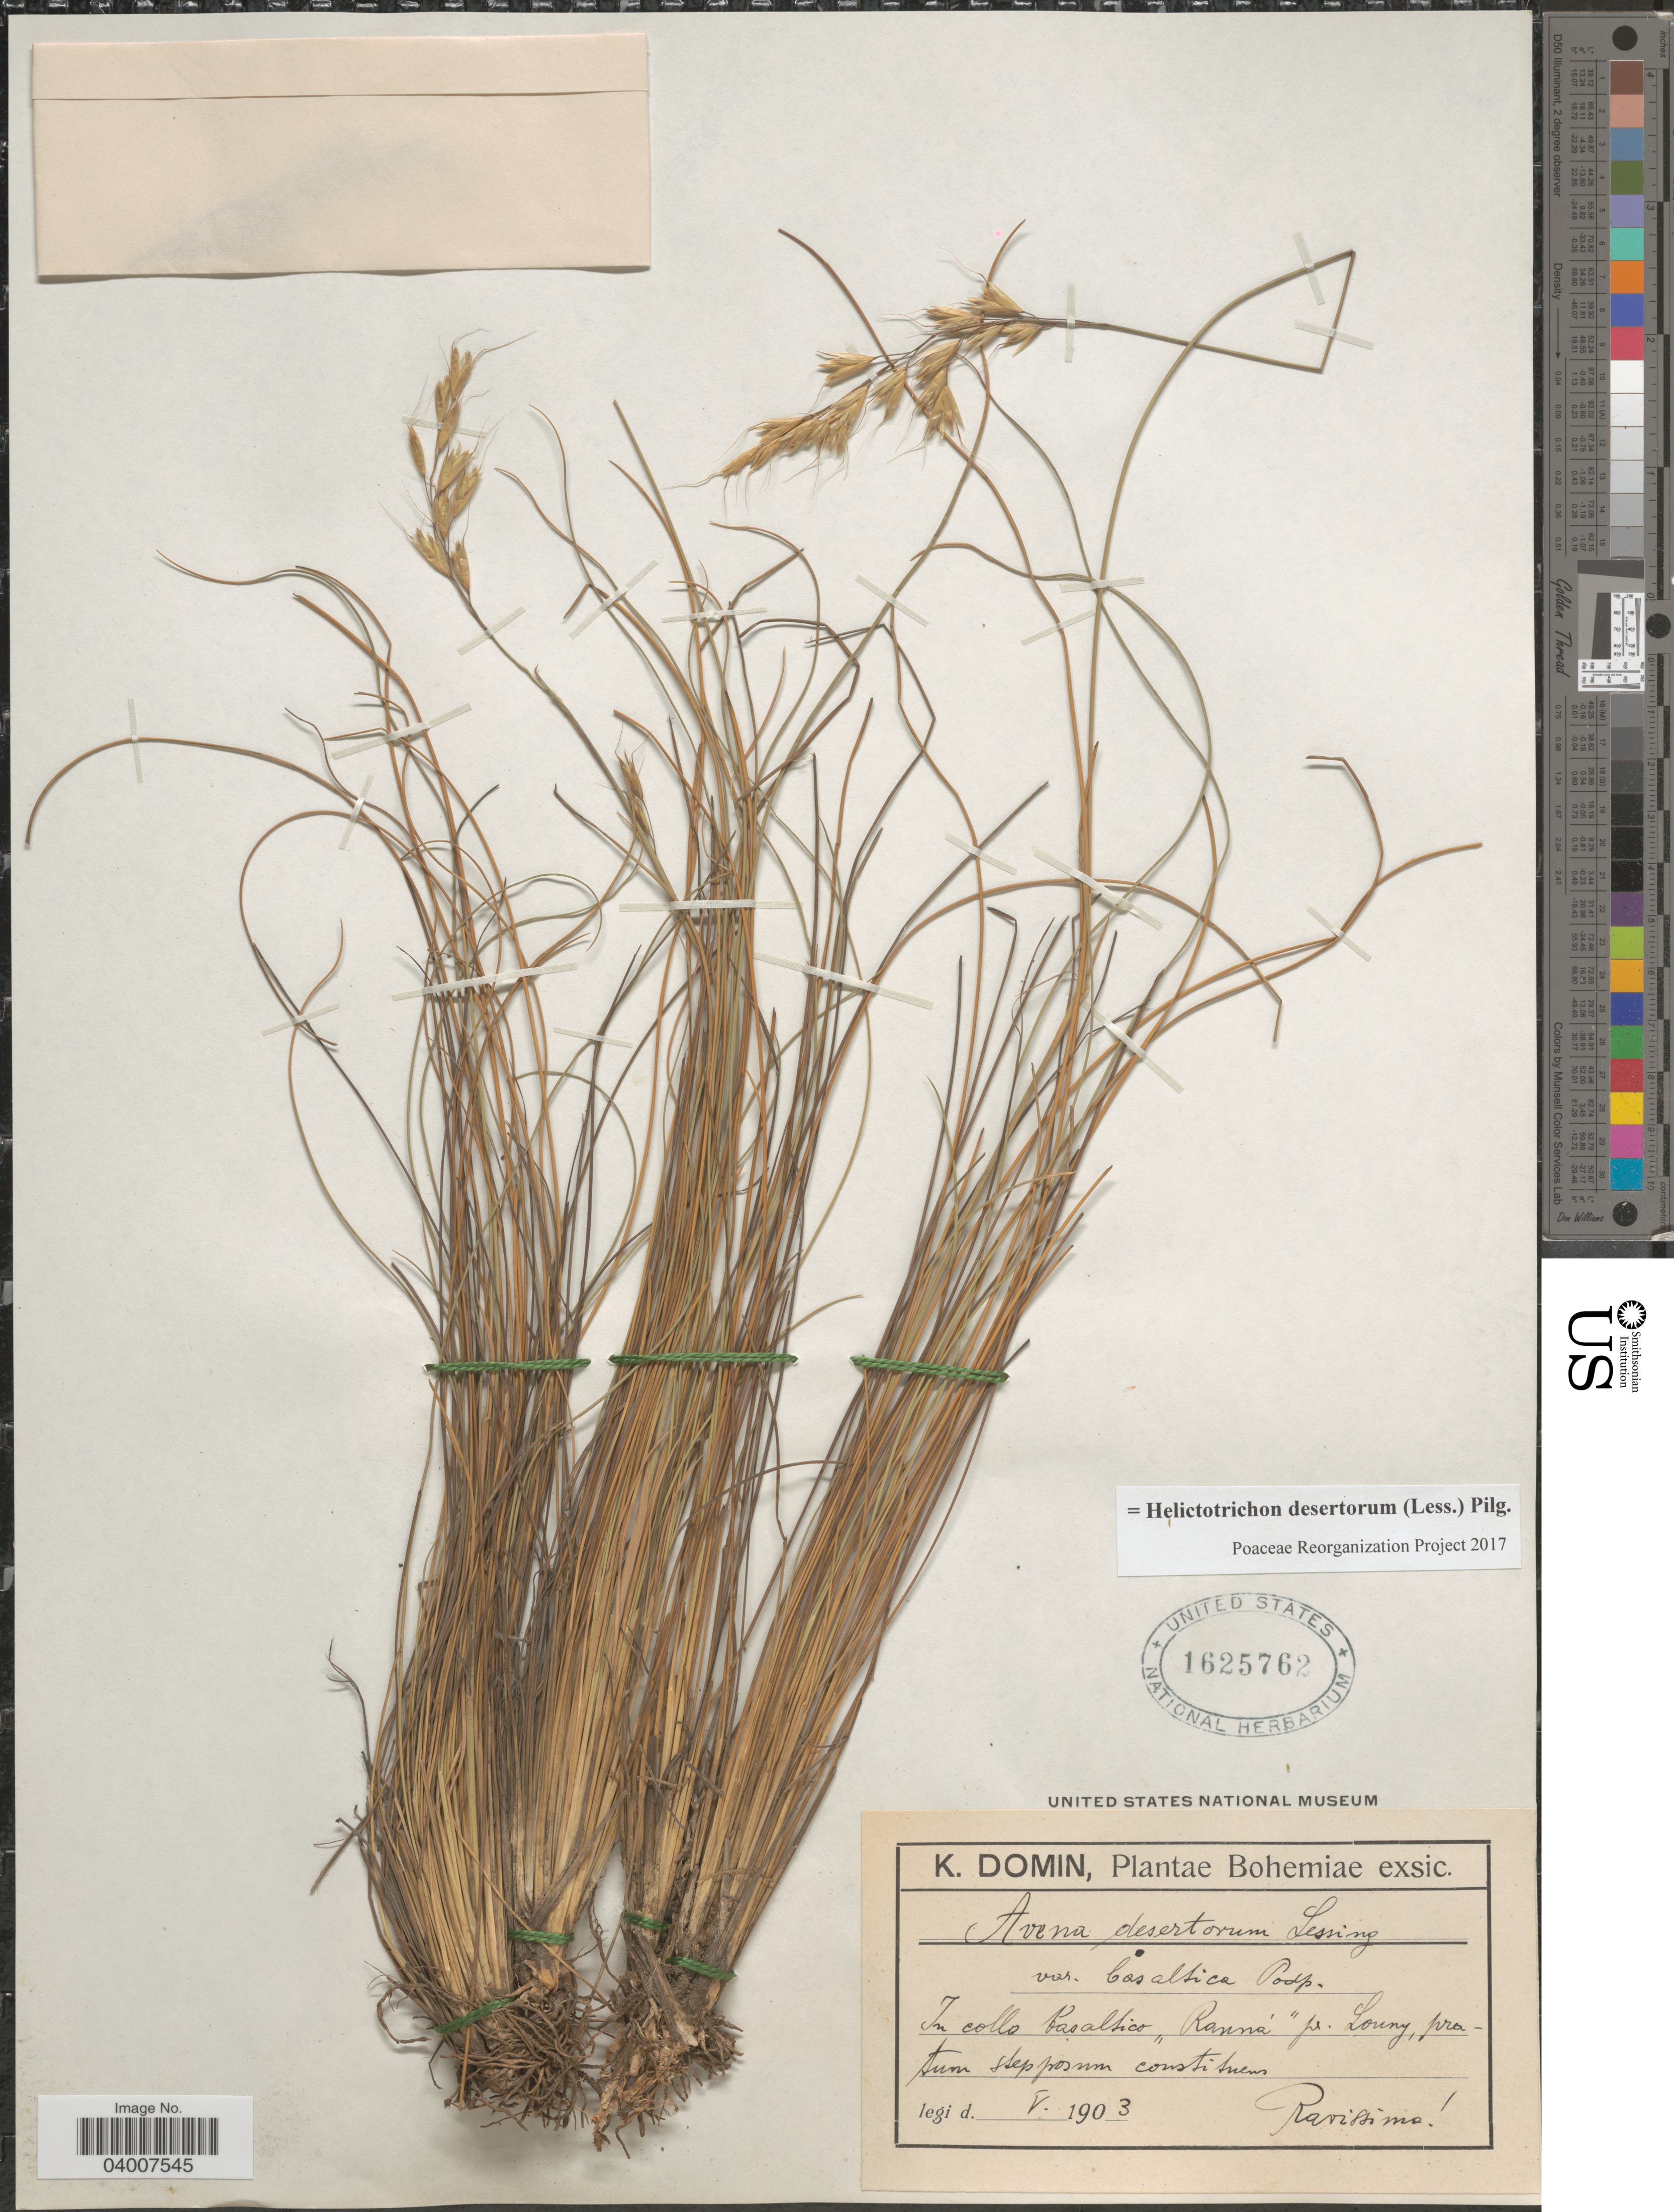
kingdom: Plantae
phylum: Tracheophyta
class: Liliopsida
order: Poales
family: Poaceae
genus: Helictotrichon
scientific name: Helictotrichon desertorum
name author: (Less.) Pilg.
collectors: K. Domin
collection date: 1903-05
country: Czechia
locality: In collo basaltico "Ranná" pr. Louny, protum stepposum constisuens.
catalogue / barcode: US 1625762